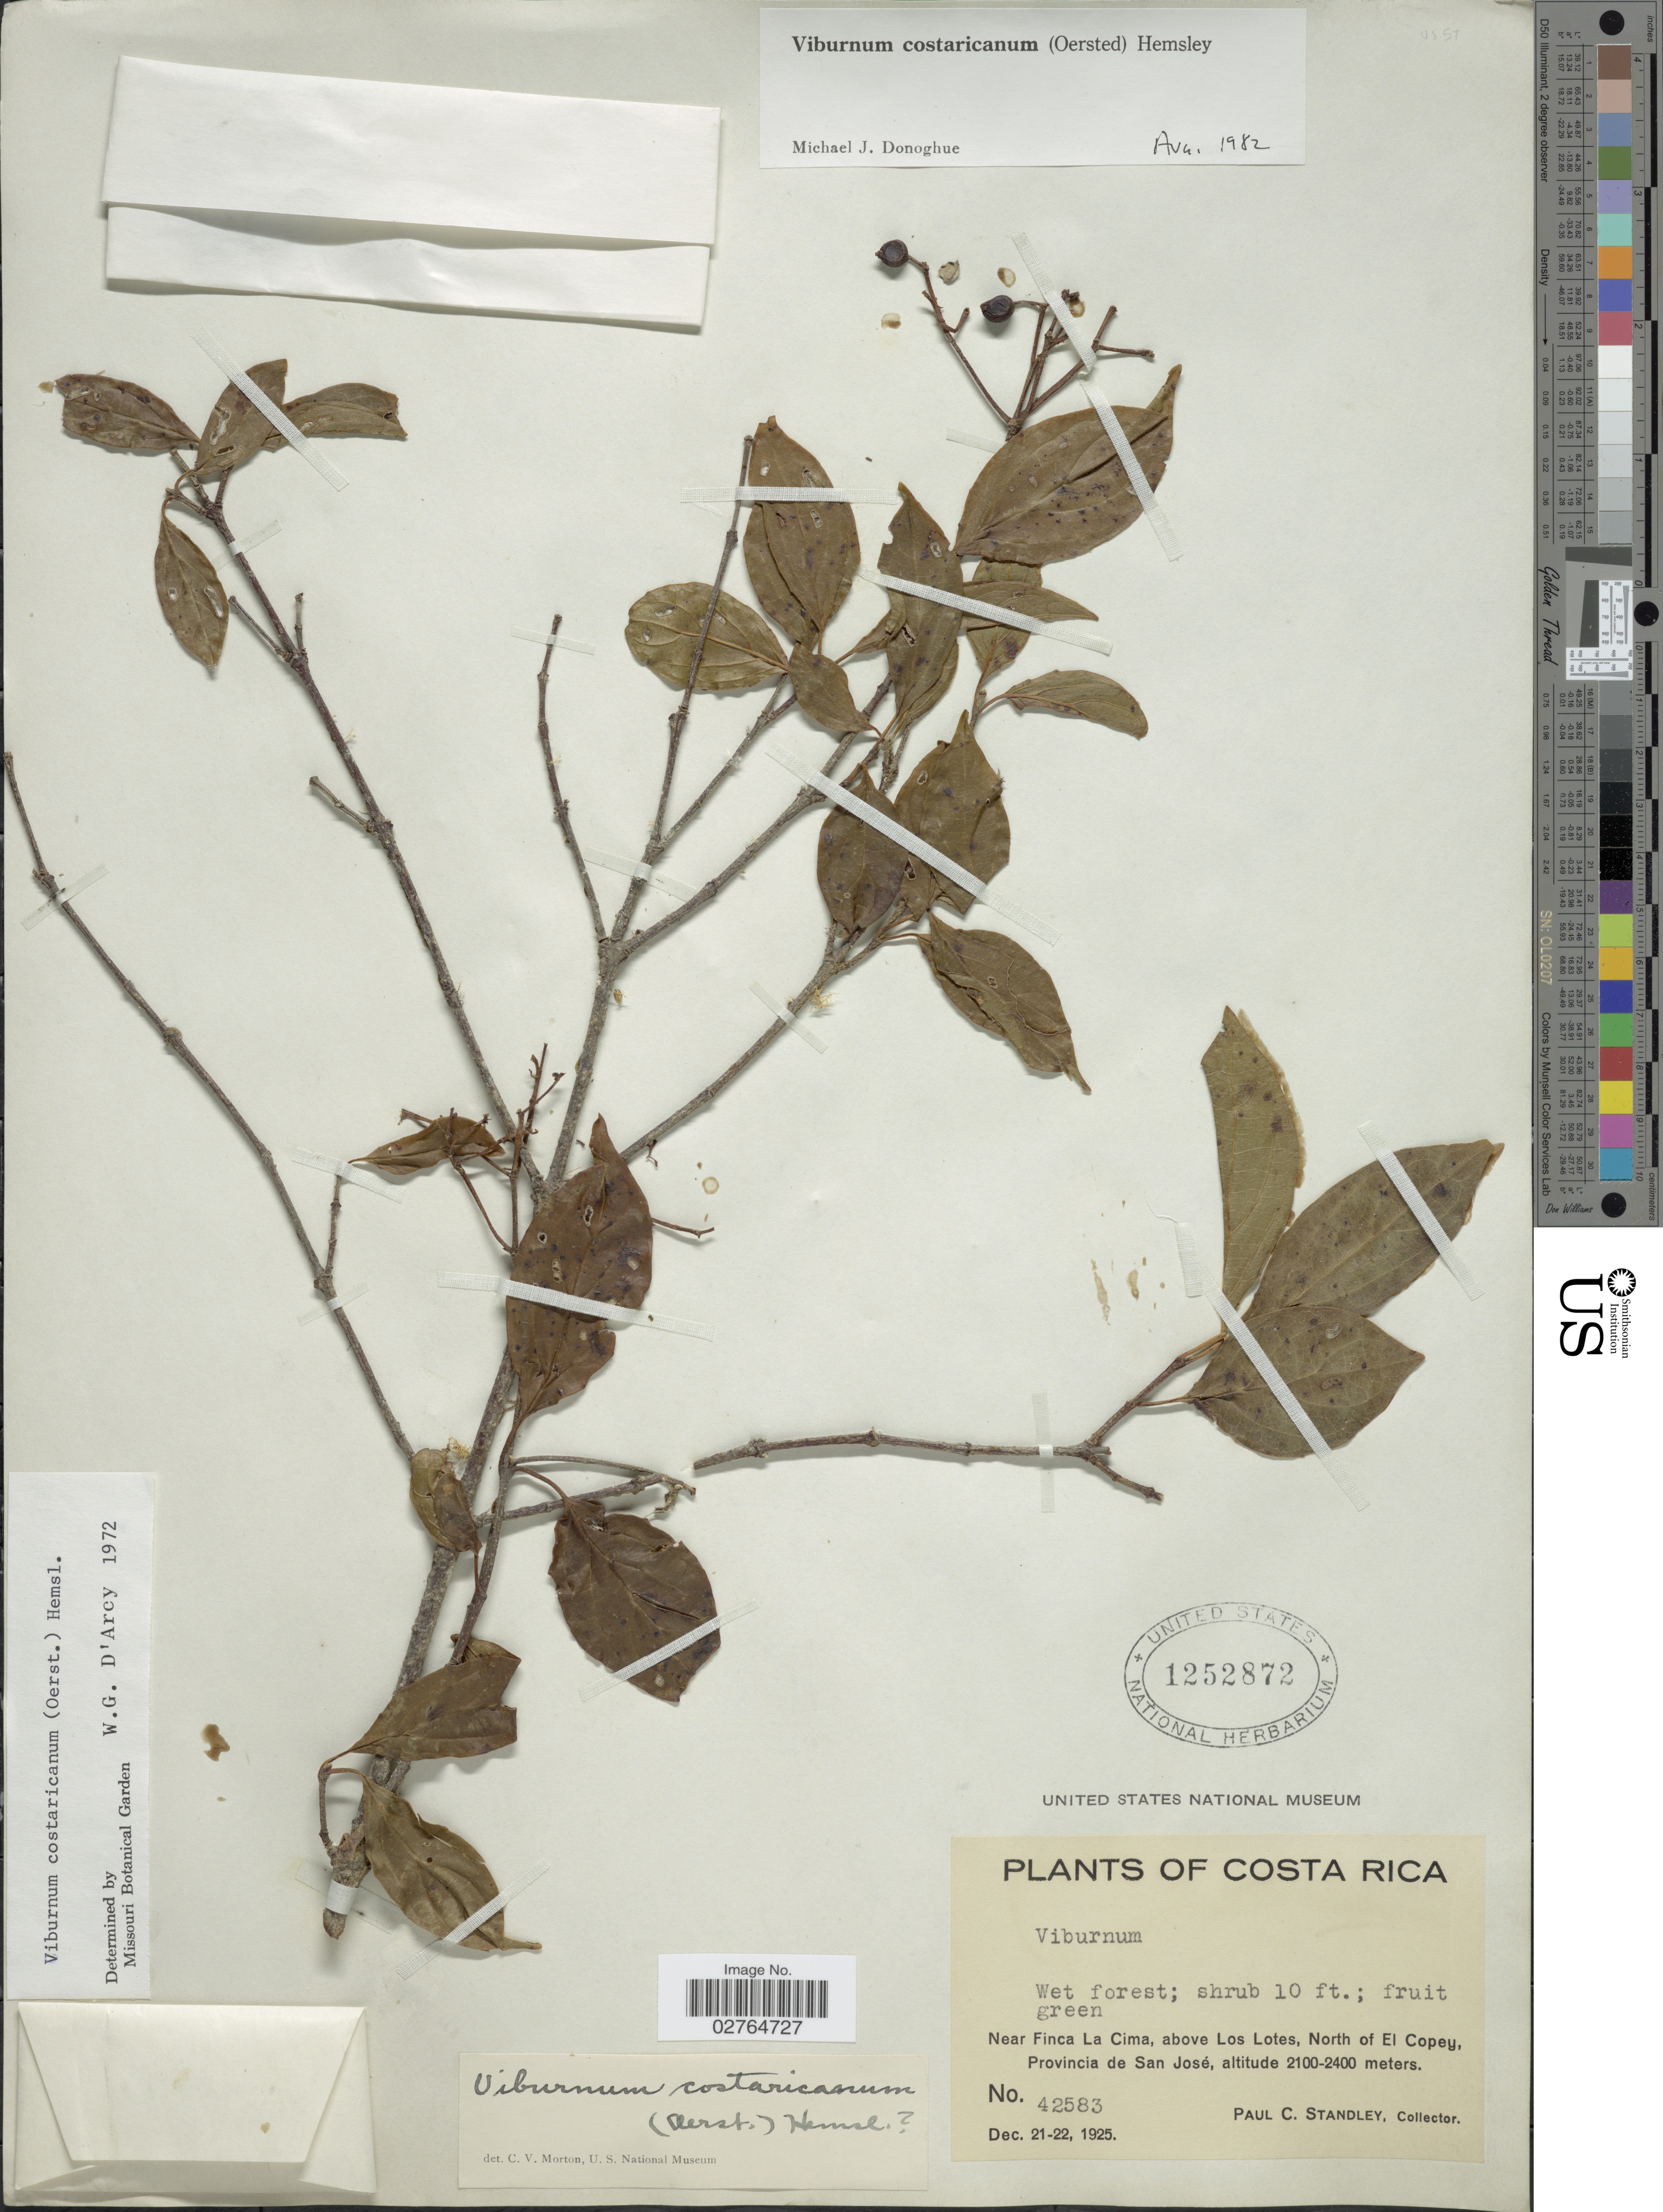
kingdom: Plantae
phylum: Tracheophyta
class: Magnoliopsida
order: Dipsacales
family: Viburnaceae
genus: Viburnum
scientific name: Viburnum costaricanum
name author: (Oerst.) Hemsl.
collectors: P. C. Standley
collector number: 42583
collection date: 1925-12-21/1925-12-22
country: Costa Rica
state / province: San José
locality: Near Finca La Cima, above Los Lotes, North of El Copey.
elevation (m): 2100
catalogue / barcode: US 1252872